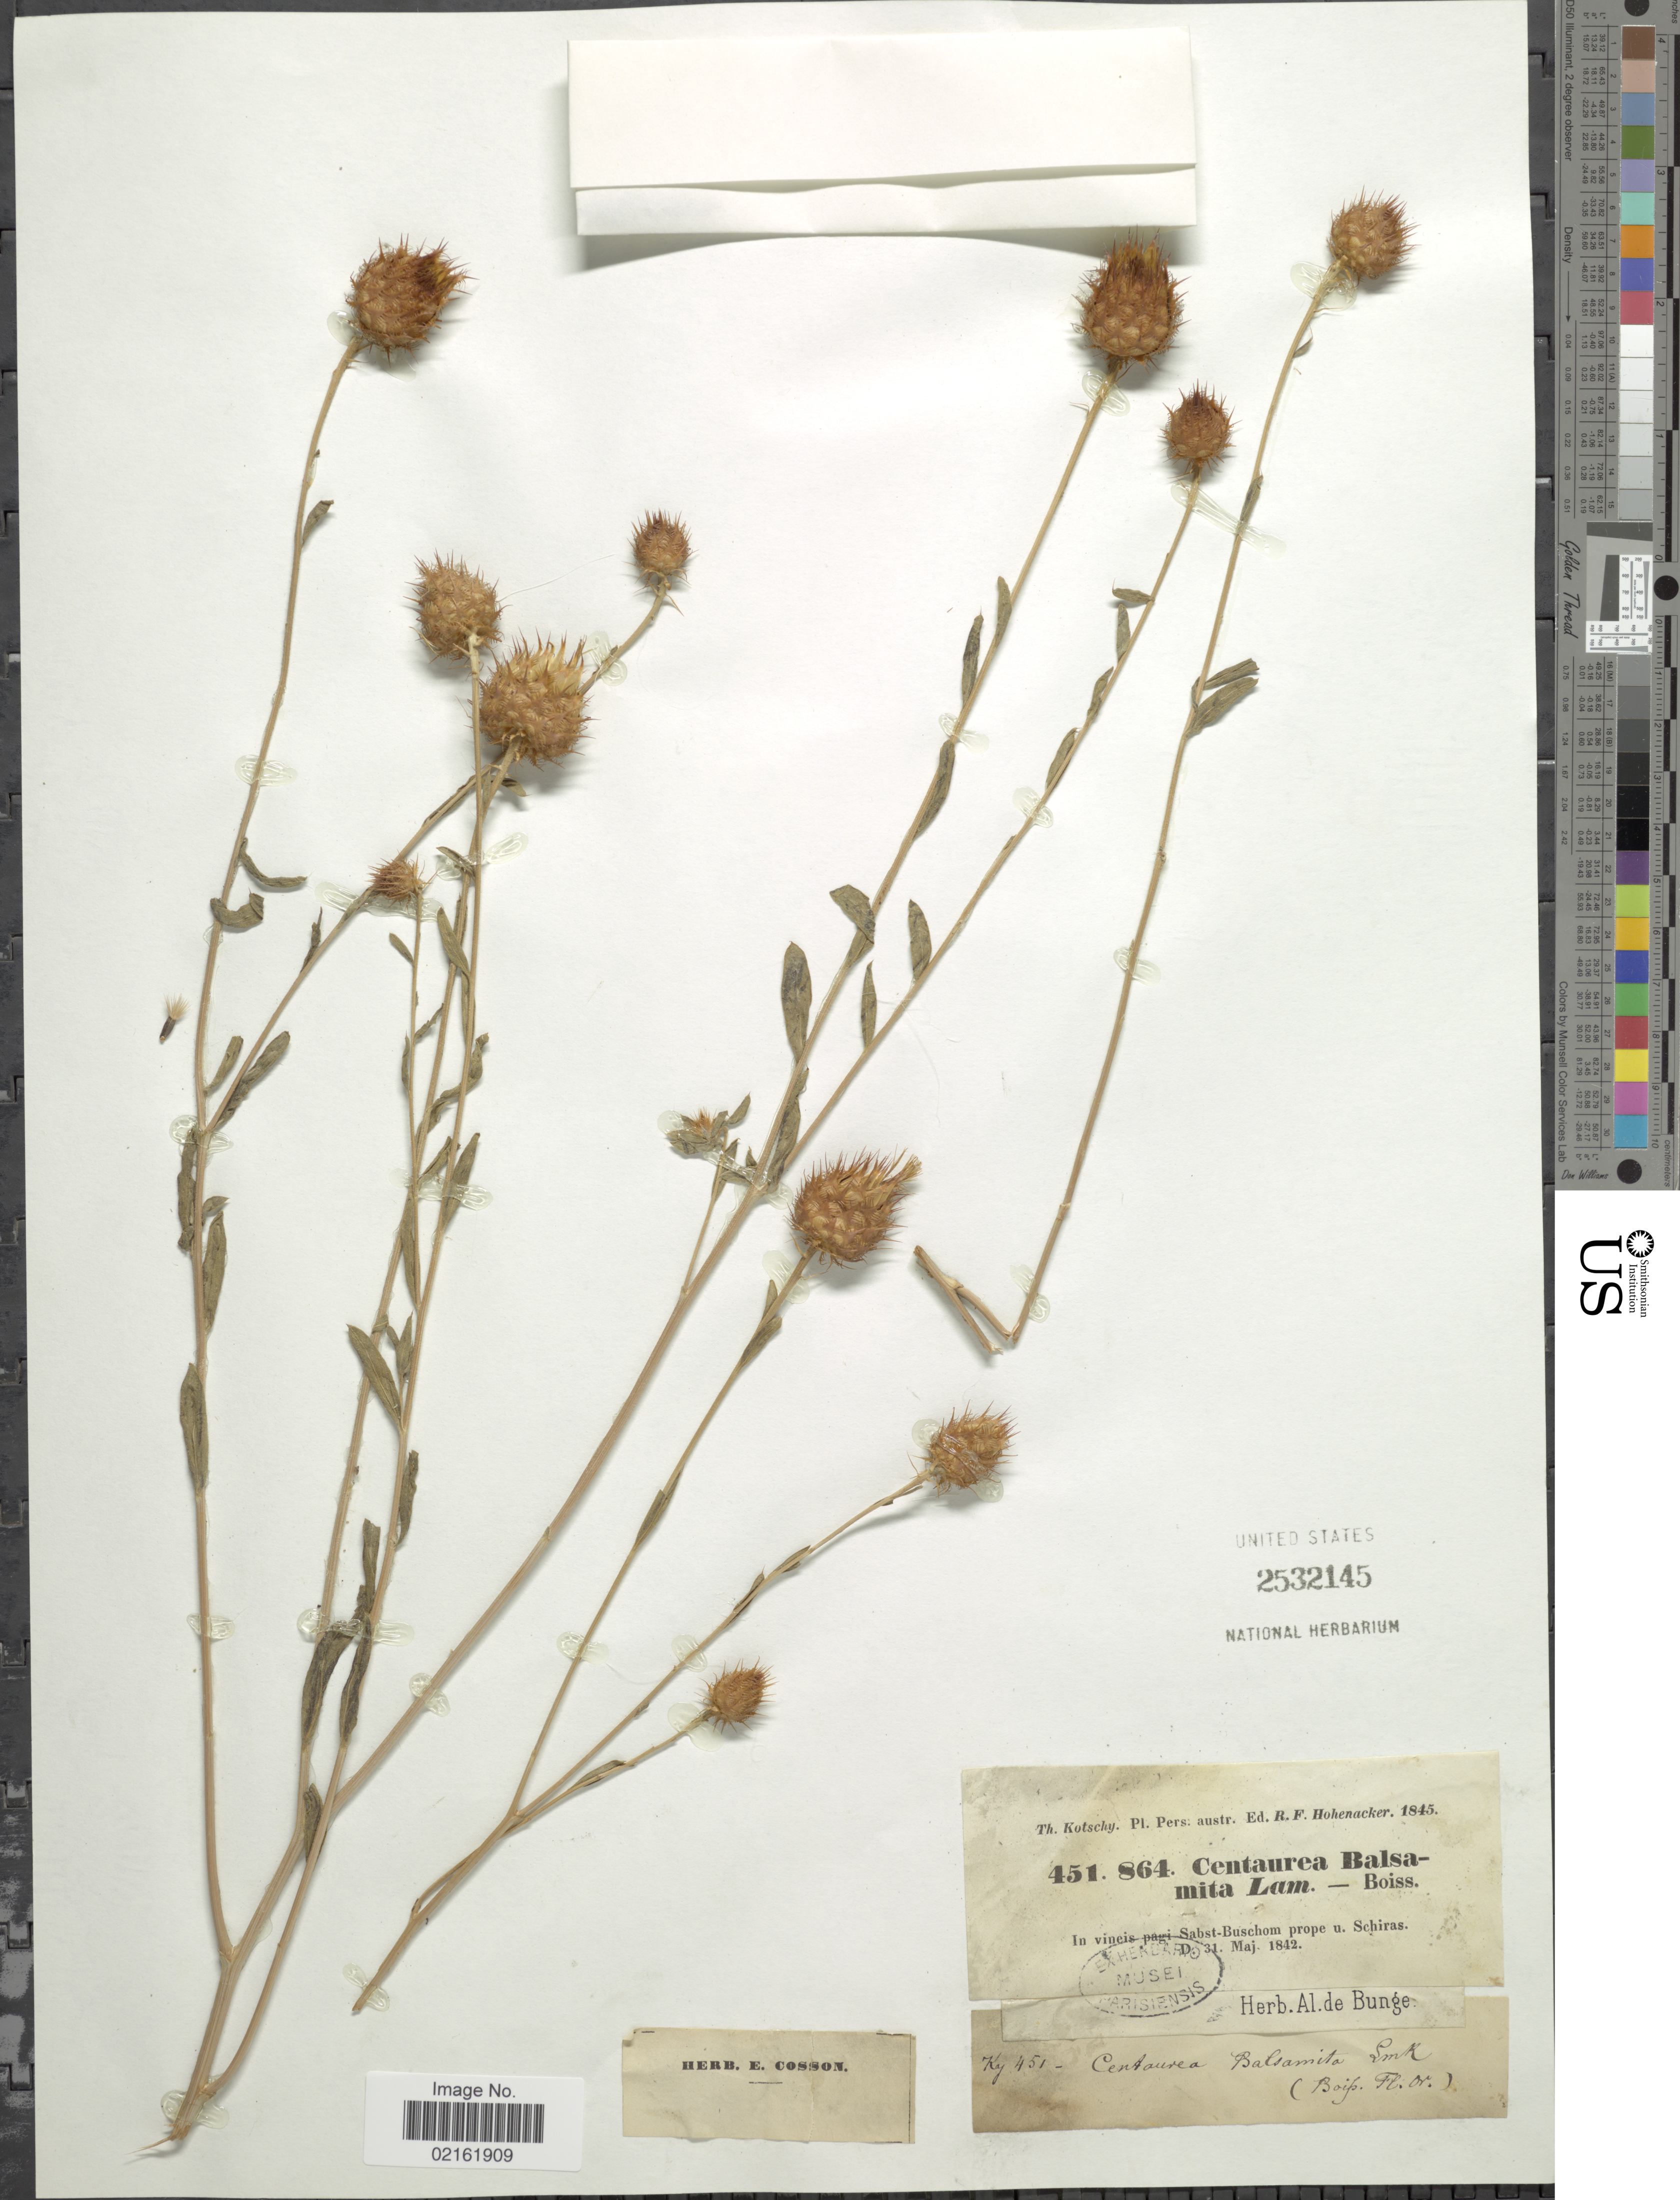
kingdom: Plantae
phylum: Tracheophyta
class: Magnoliopsida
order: Asterales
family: Asteraceae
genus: Stizolophus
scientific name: Stizolophus balsamita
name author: (Lam.) Cass. & Takht.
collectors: K. G. Kotschy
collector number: Ky 451?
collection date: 1842-05-31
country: Iran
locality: In vineis pagi Sabst-Buschom prope u. Schiras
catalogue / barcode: US 2532145